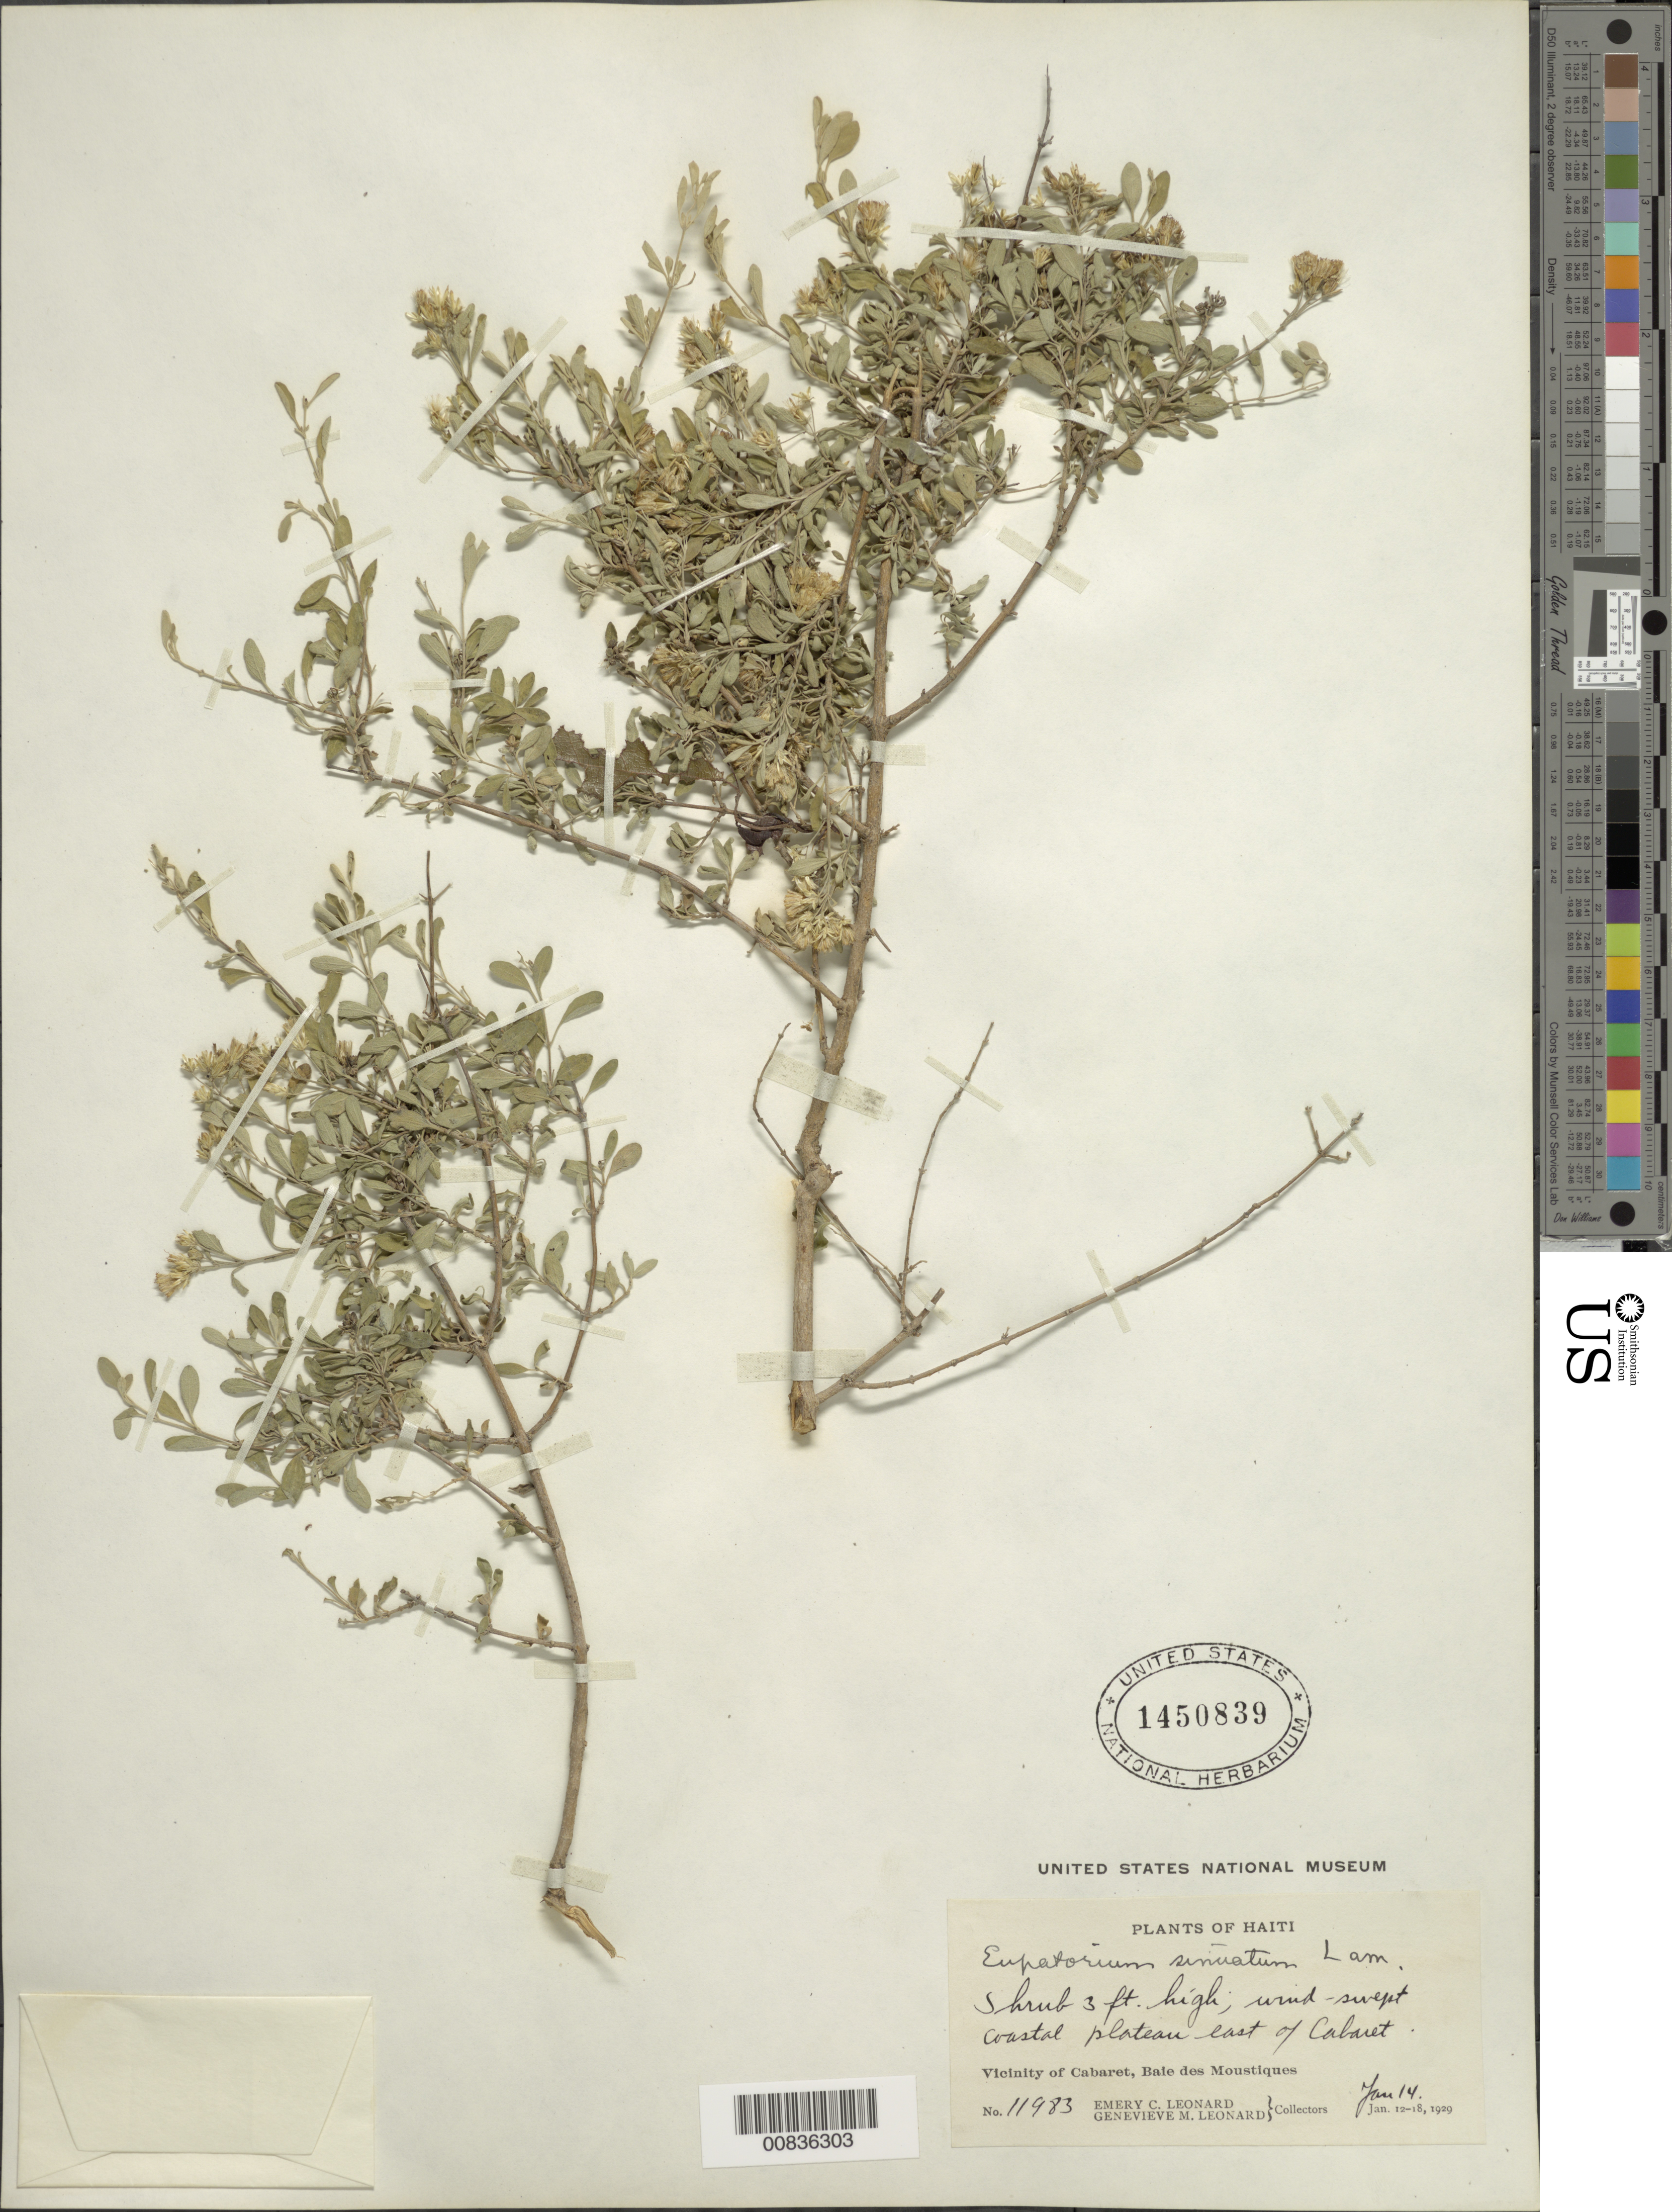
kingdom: Plantae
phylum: Tracheophyta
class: Magnoliopsida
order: Asterales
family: Asteraceae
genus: Chromolaena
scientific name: Chromolaena sinuata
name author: (Lam.) R.M. King & H. Rob.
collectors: E. C. Leonard & G. M. Leonard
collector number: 11983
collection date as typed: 14 Jan 1929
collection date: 1929-01-14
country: Haiti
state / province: Nord-Ouest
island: Hispaniola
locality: Vicinity of Cabaret, Baie des Moustiques, E of city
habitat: Wind-swept coastal plateau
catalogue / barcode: US 1450839